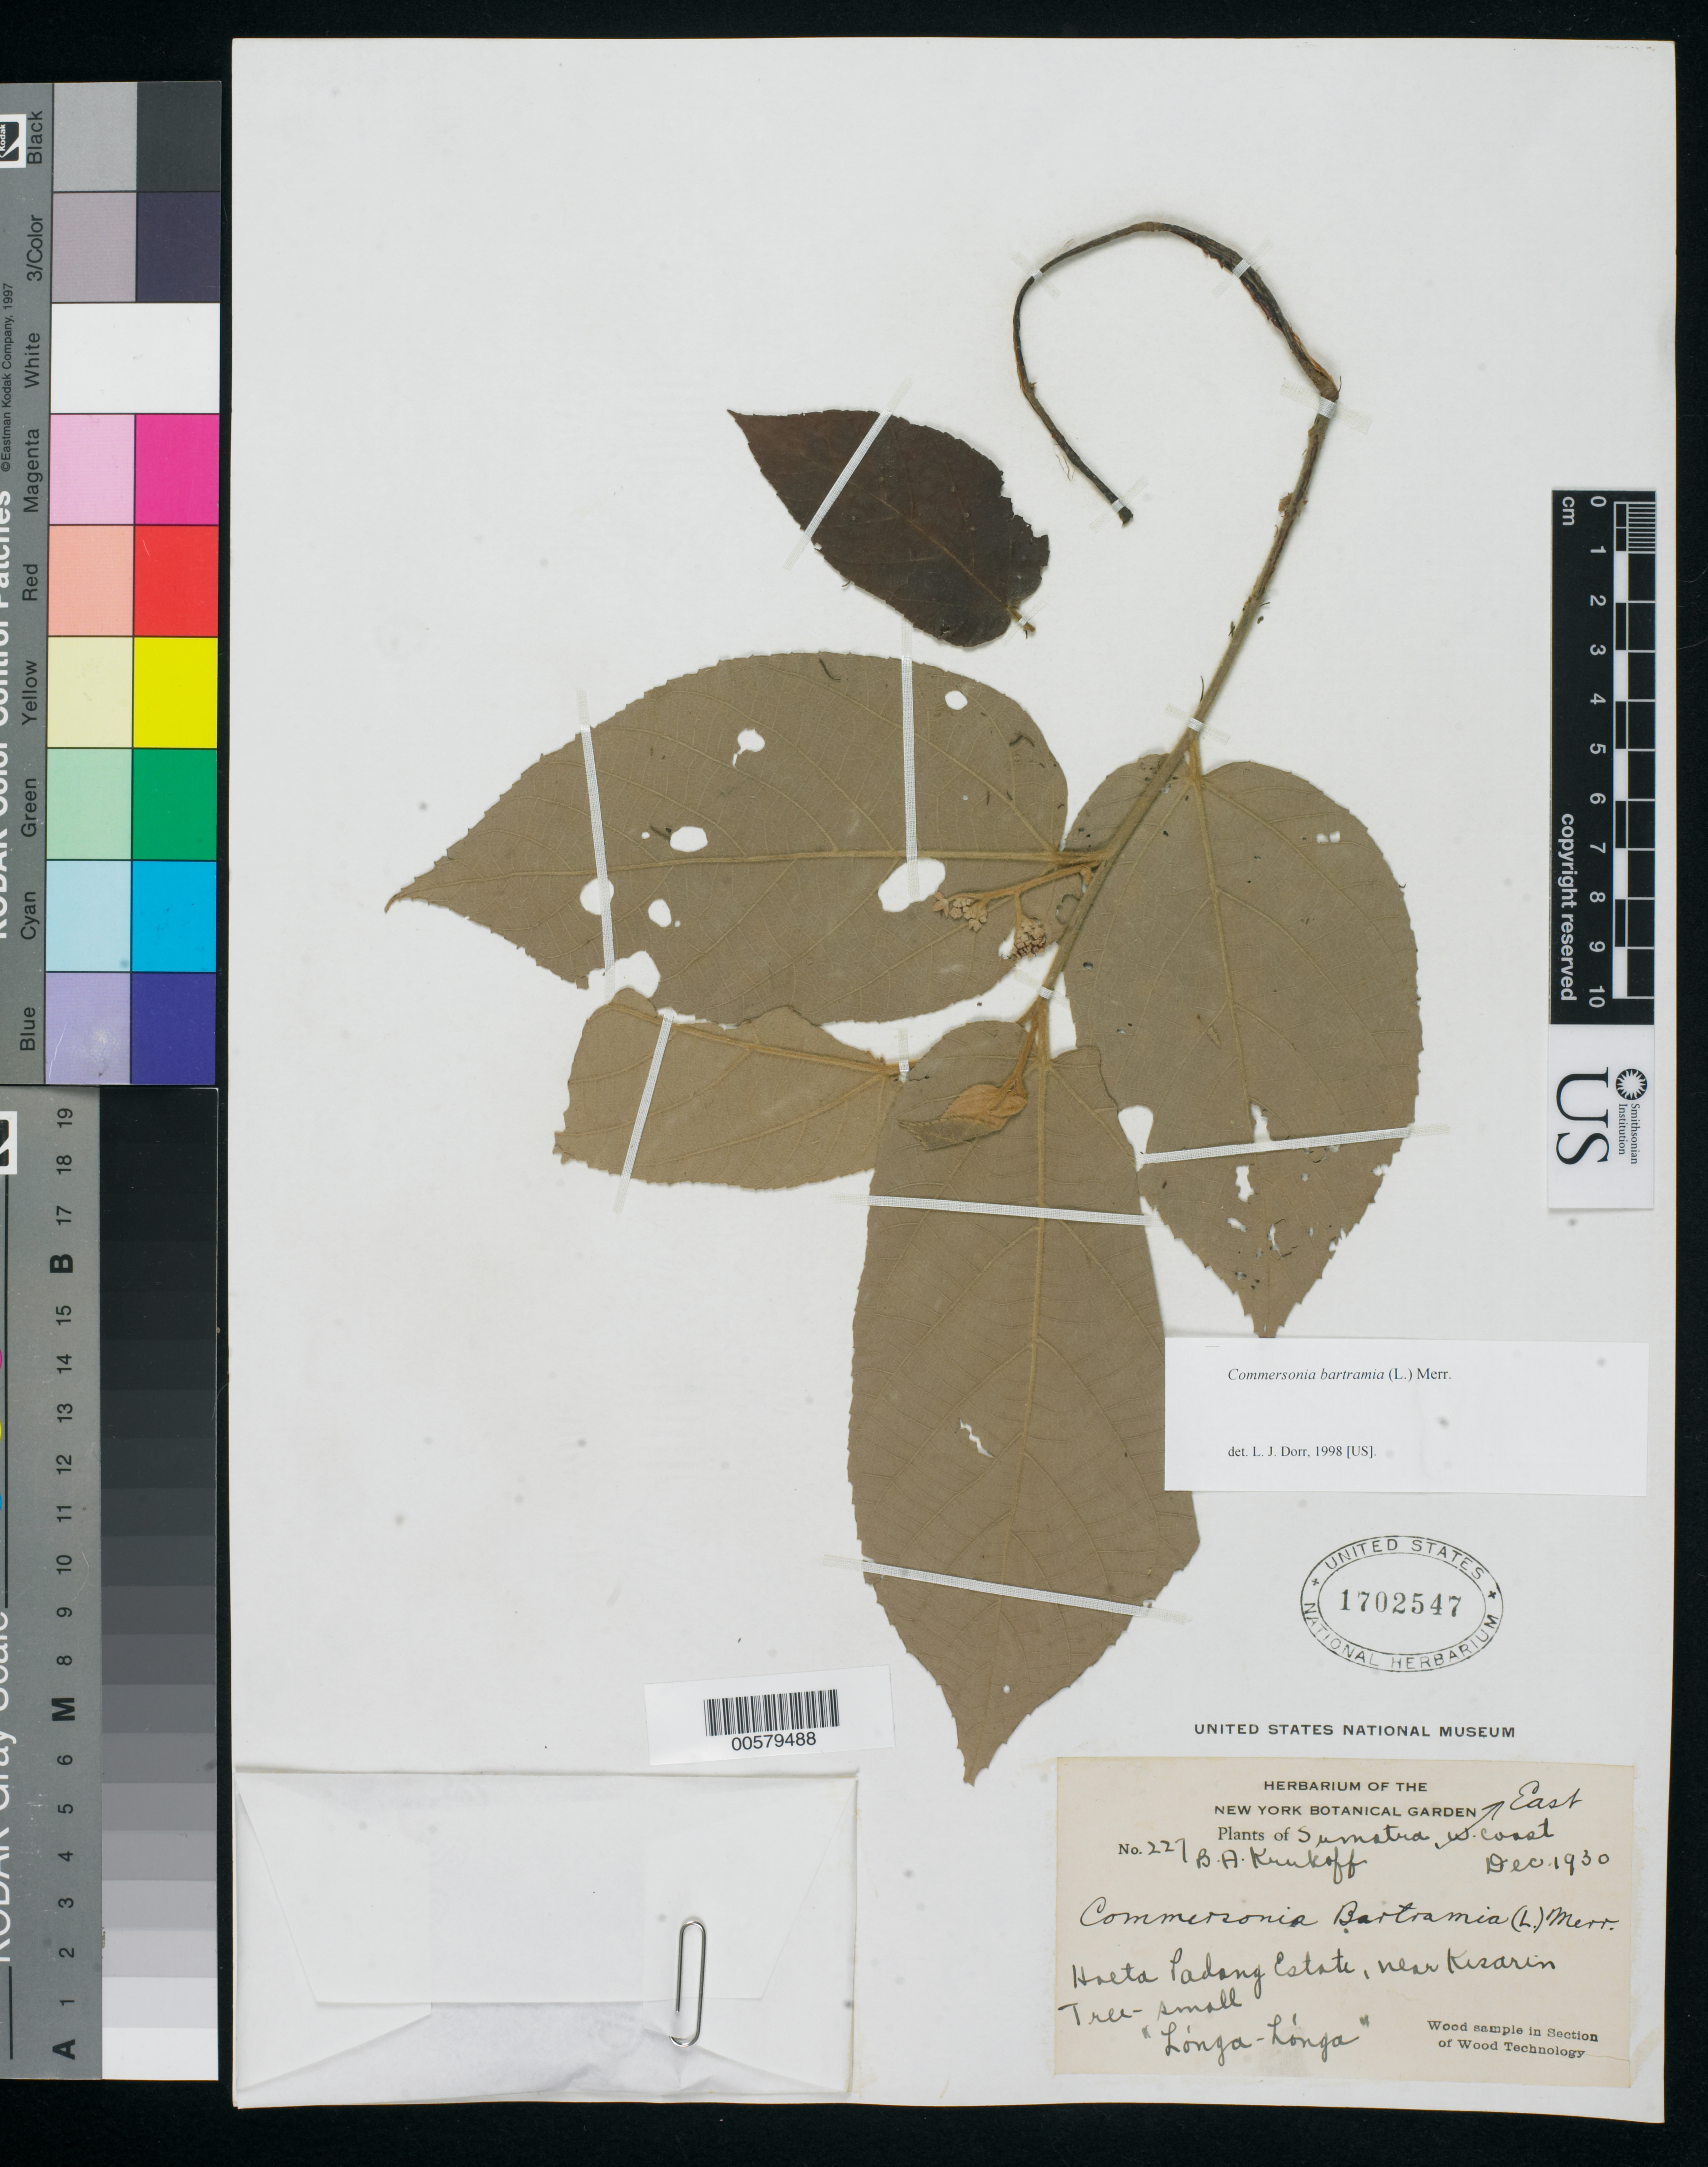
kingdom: Plantae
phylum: Tracheophyta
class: Magnoliopsida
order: Malvales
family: Malvaceae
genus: Commersonia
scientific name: Commersonia bartramia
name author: (L.) Merr.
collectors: B. A. Krukoff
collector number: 227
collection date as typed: Dec 1930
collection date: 1930-12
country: Indonesia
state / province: Sumatra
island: Sumatra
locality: (East Coast) Haeta Padang Estate, near Kisarin [all sic]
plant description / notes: Common name: "Longa Longa"; US, A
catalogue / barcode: US 1702547